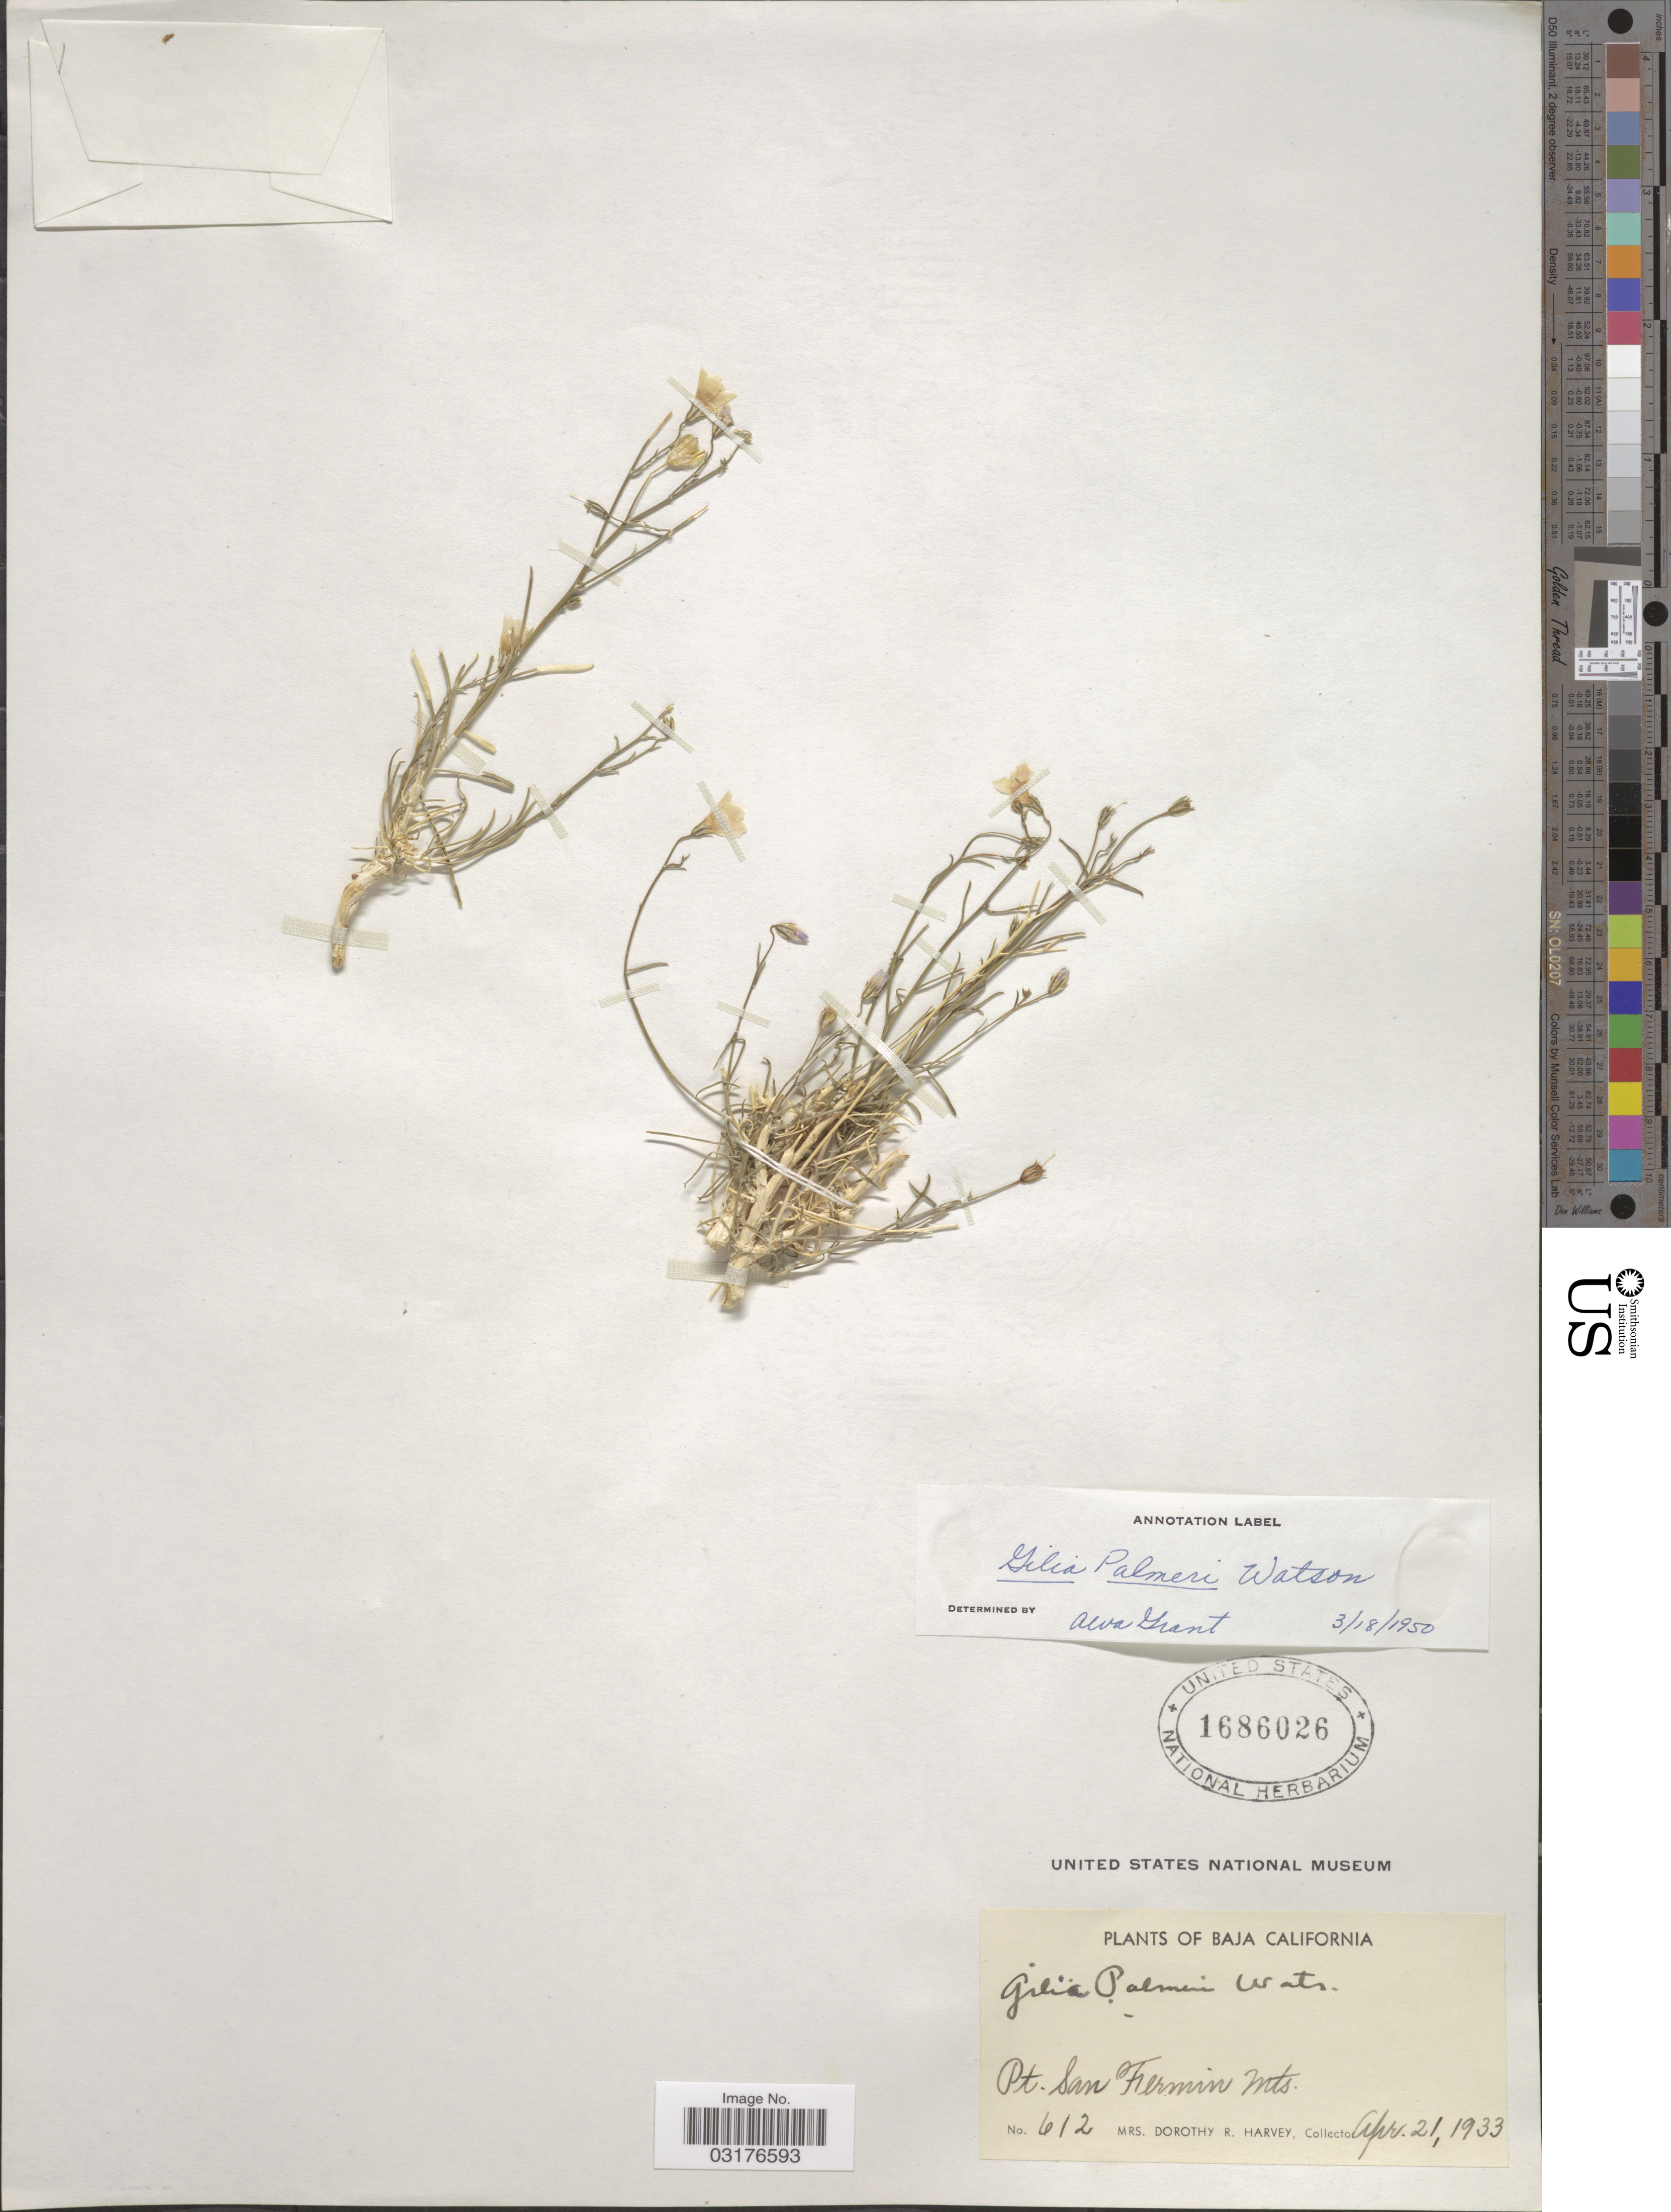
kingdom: Plantae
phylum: Tracheophyta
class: Magnoliopsida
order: Ericales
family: Polemoniaceae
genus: Bryantiella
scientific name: Bryantiella palmeri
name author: (S. Watson) J.M. Porter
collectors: Harvey, Mrs. D. R.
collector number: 612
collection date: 1933-04-21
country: Mexico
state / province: Baja California Norte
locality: Pt. San Fermin Mts.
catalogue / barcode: US 1686026